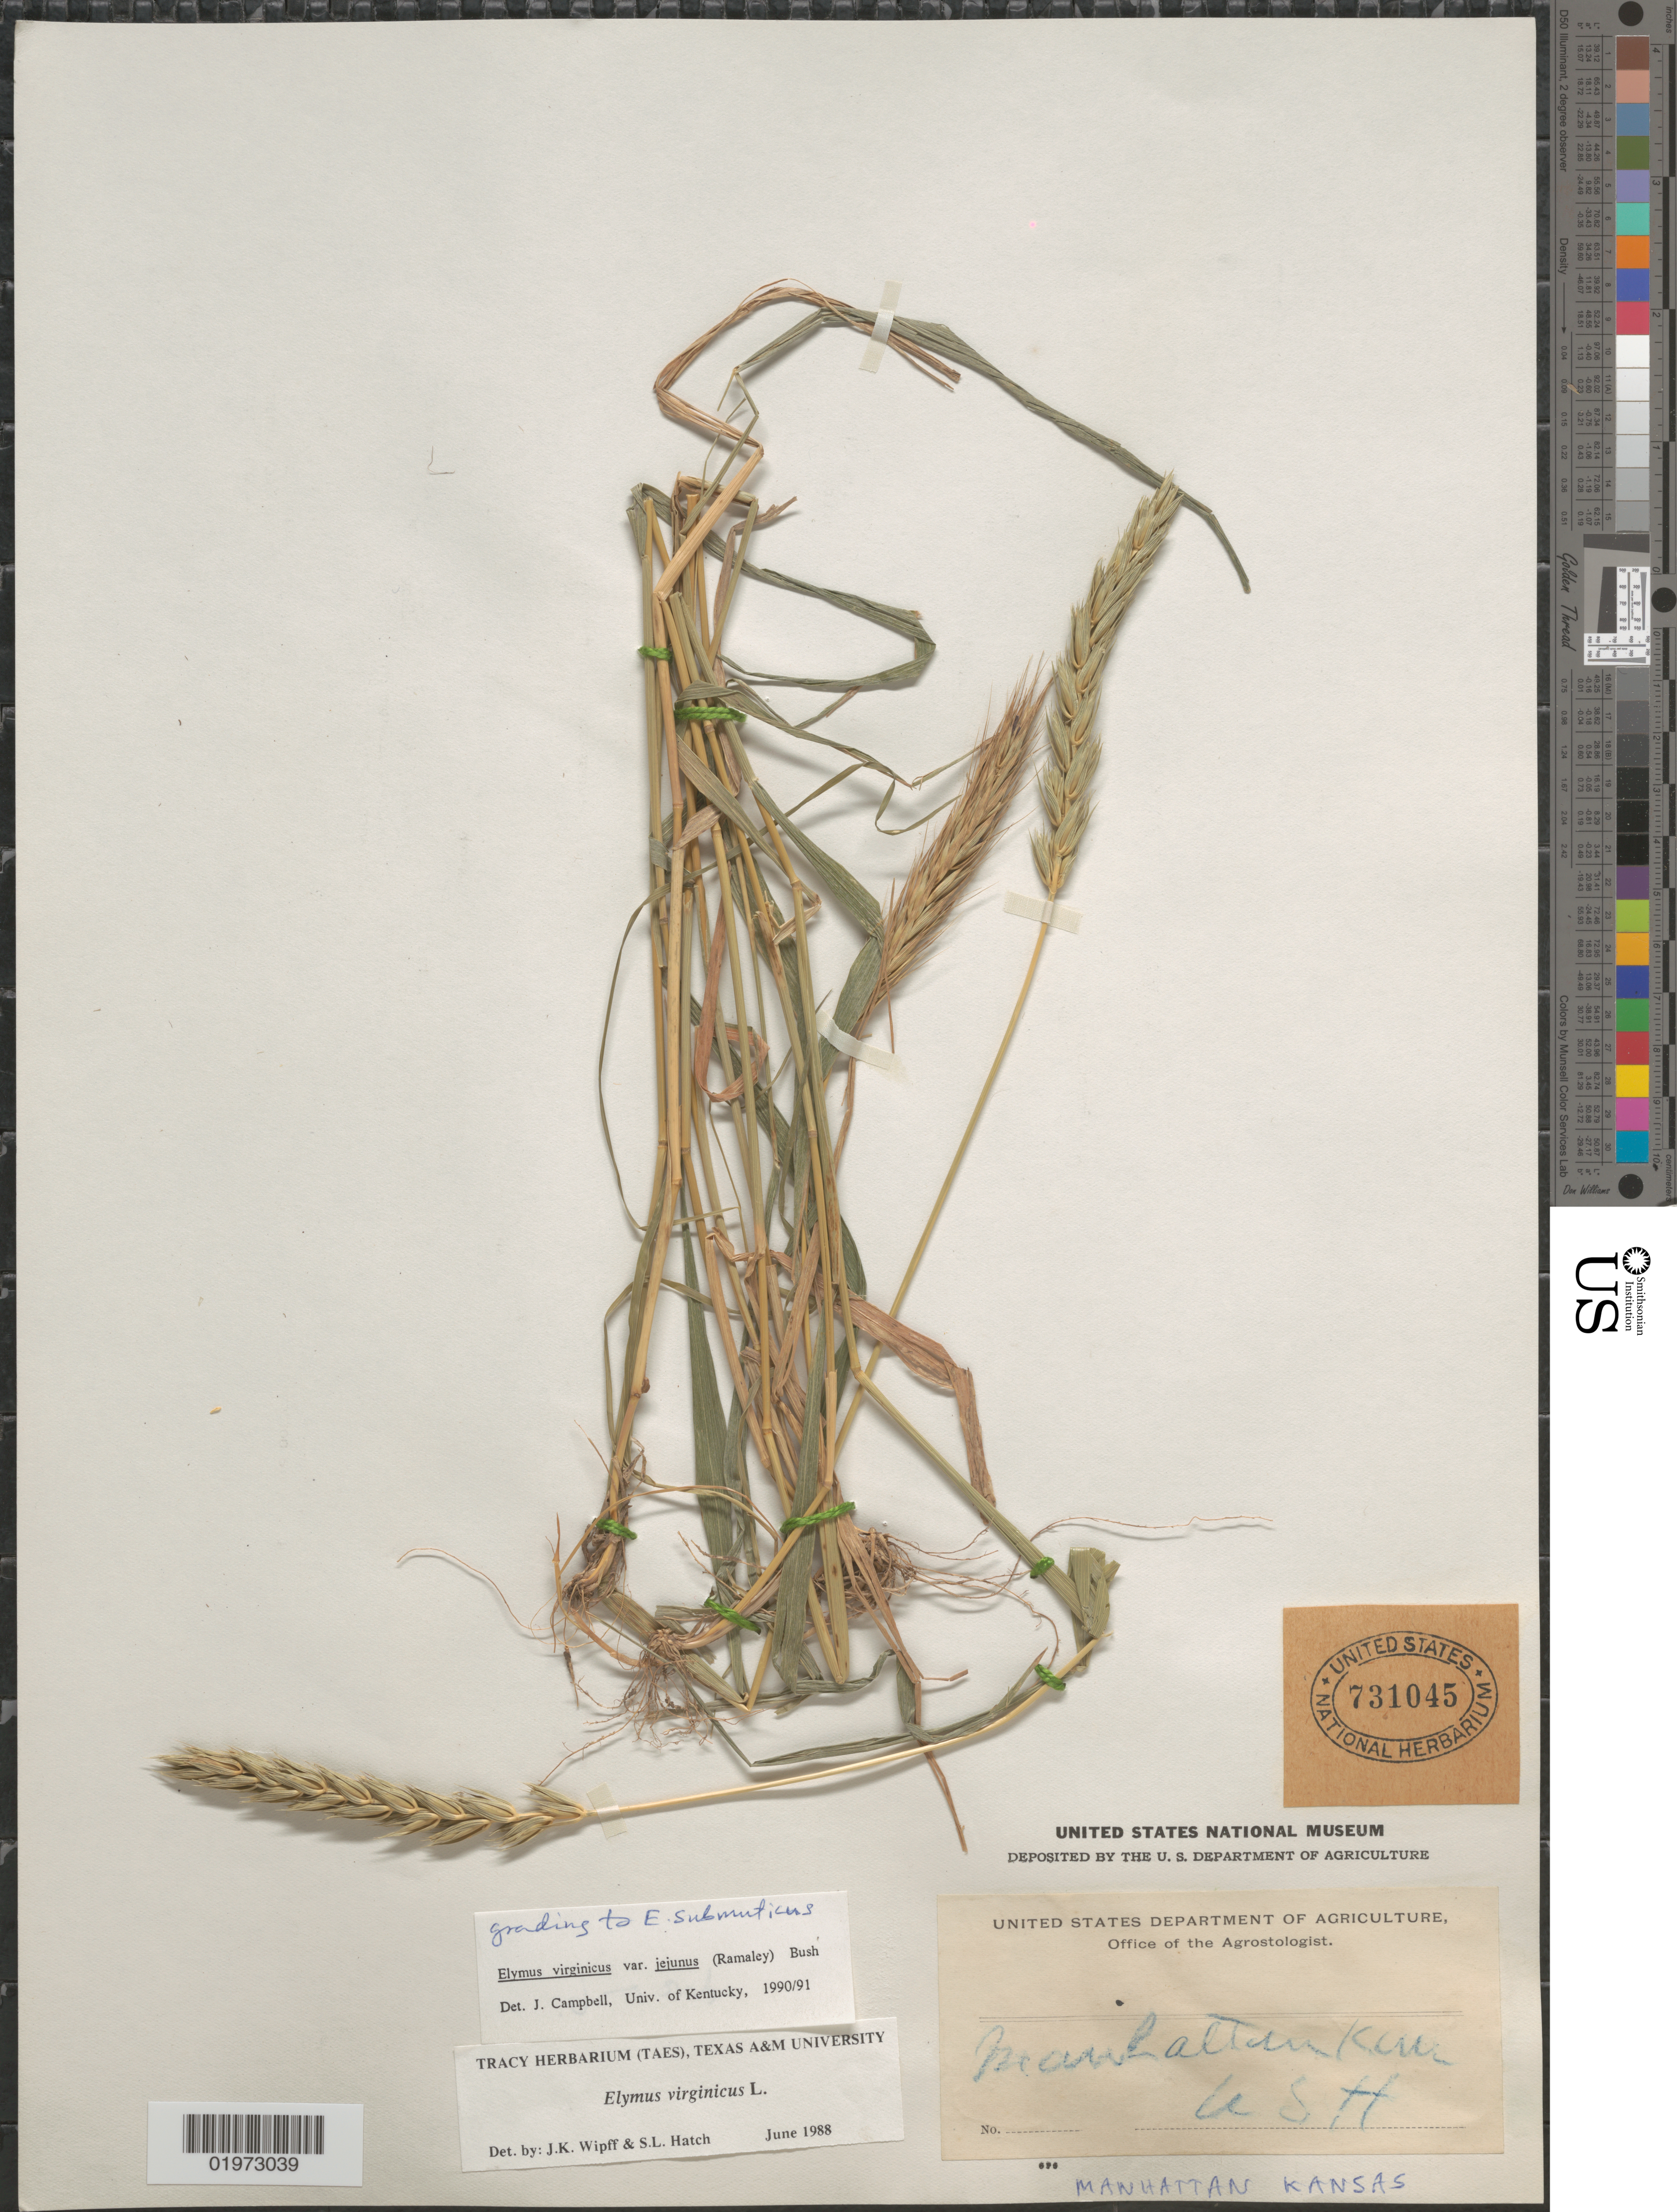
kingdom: Plantae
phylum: Tracheophyta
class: Liliopsida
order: Poales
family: Poaceae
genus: Elymus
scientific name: Elymus virginicus var. virginicus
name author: L.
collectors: K. S. H.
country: United States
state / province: Kansas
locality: Manhattan.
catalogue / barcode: US 731045